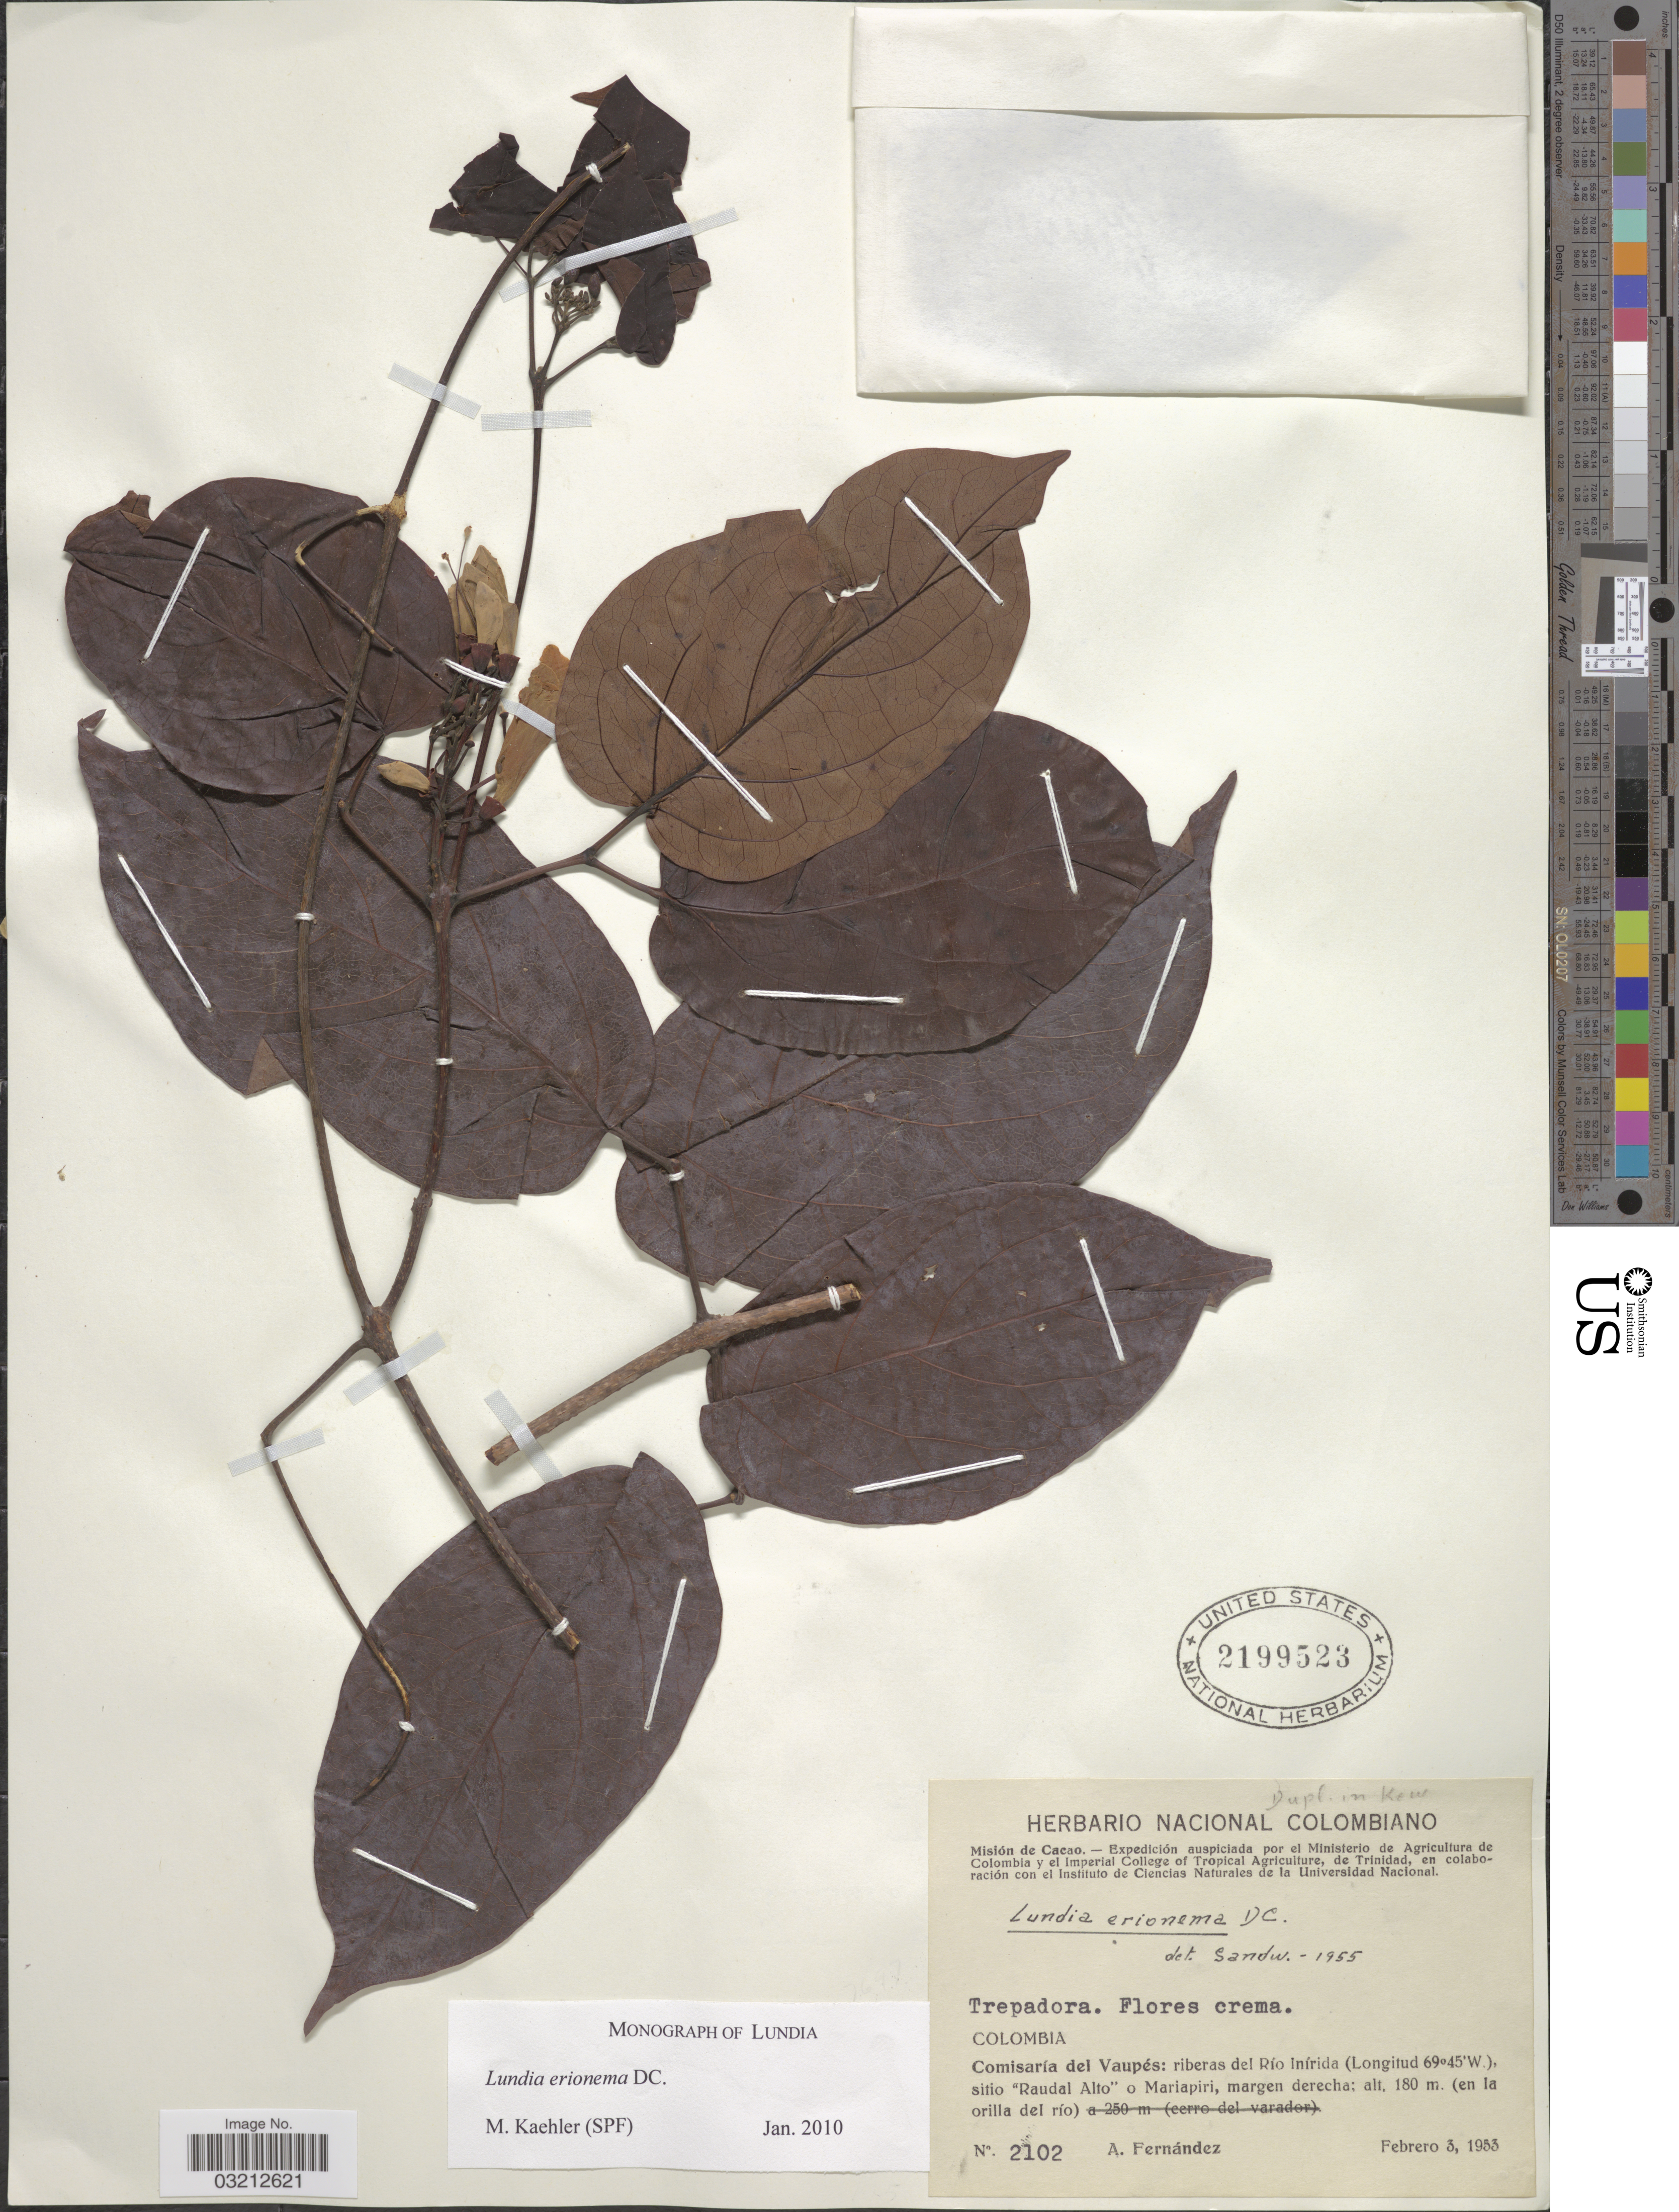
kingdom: Plantae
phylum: Tracheophyta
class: Magnoliopsida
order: Lamiales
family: Bignoniaceae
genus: Lundia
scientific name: Lundia erionema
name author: DC.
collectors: A. Fernández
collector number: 2102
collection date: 1953-02-03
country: Colombia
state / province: Vaupés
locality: Comisaría del Vaupés: riberas del Río Inírida, sitio "Raudal Alto" o Mariapiri, margen derecha: (en la orilla del río).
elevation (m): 180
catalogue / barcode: US 2199523